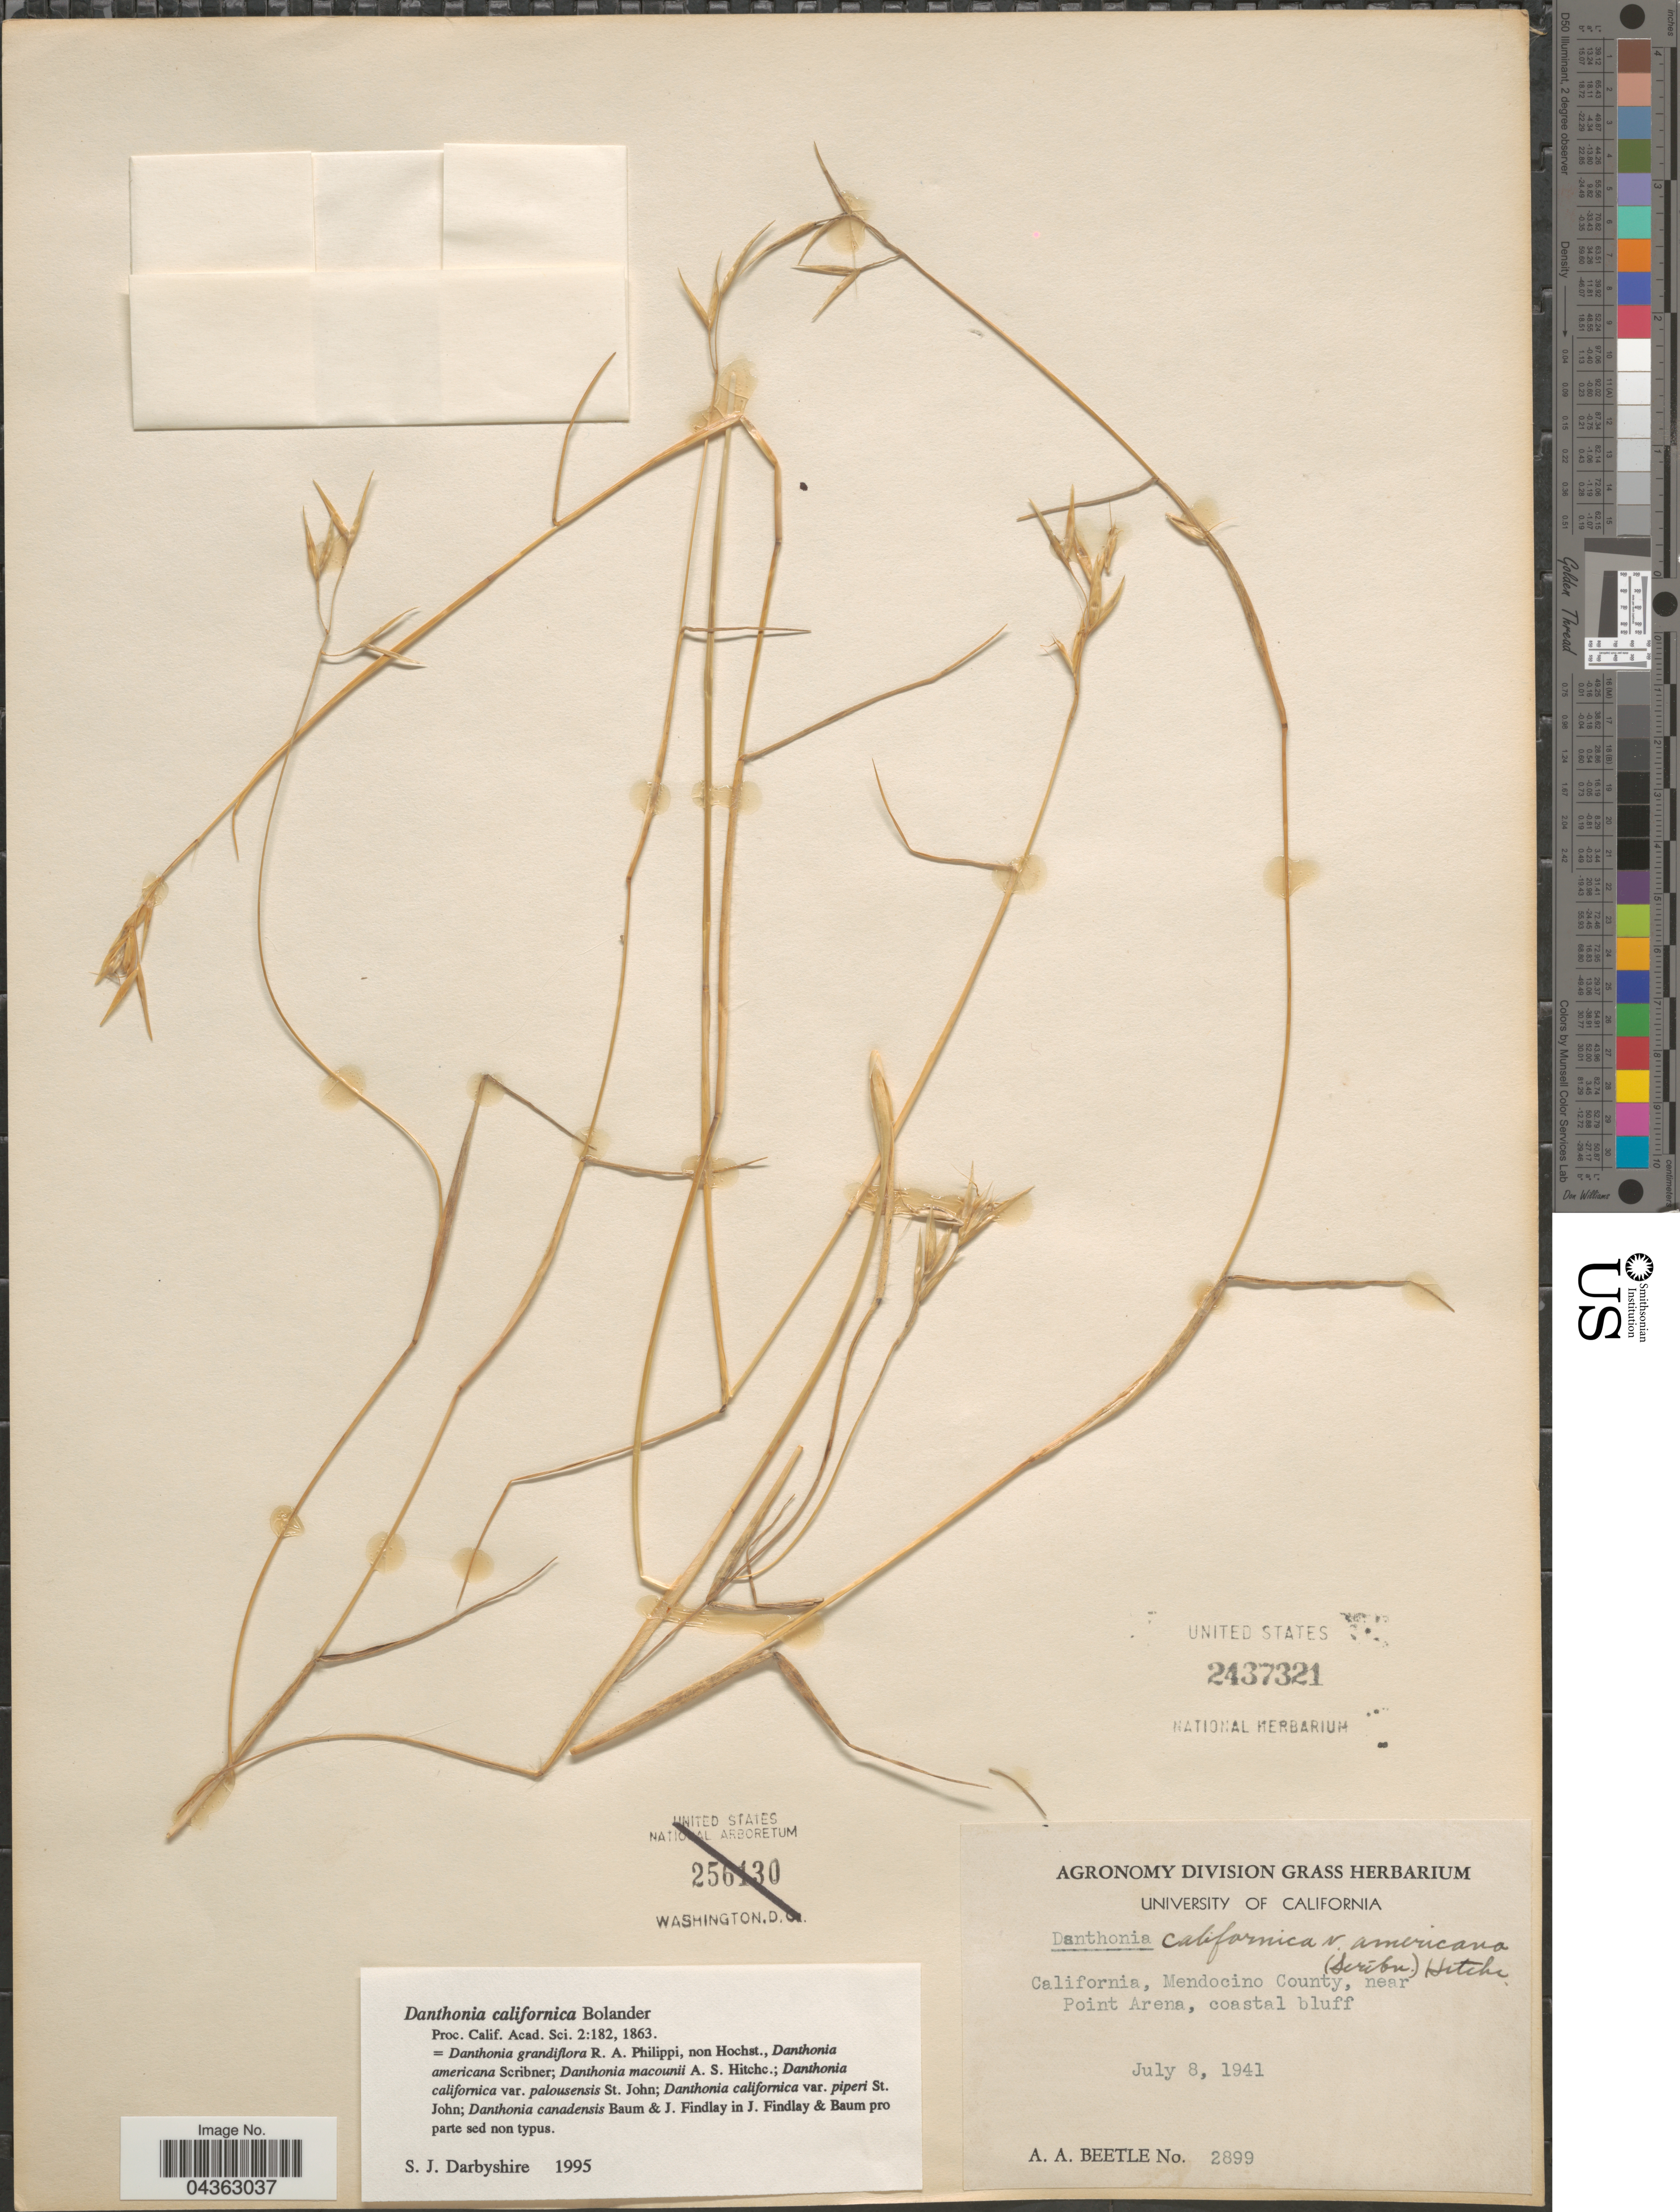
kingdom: Plantae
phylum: Tracheophyta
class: Liliopsida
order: Poales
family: Poaceae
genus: Danthonia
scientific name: Danthonia californica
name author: Bol.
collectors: A. A. Beetle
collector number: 2899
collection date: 1941-07-08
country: United States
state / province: California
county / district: Mendocino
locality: Mendocino County, near Point Arena, coastal bluff.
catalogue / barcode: US 2437321